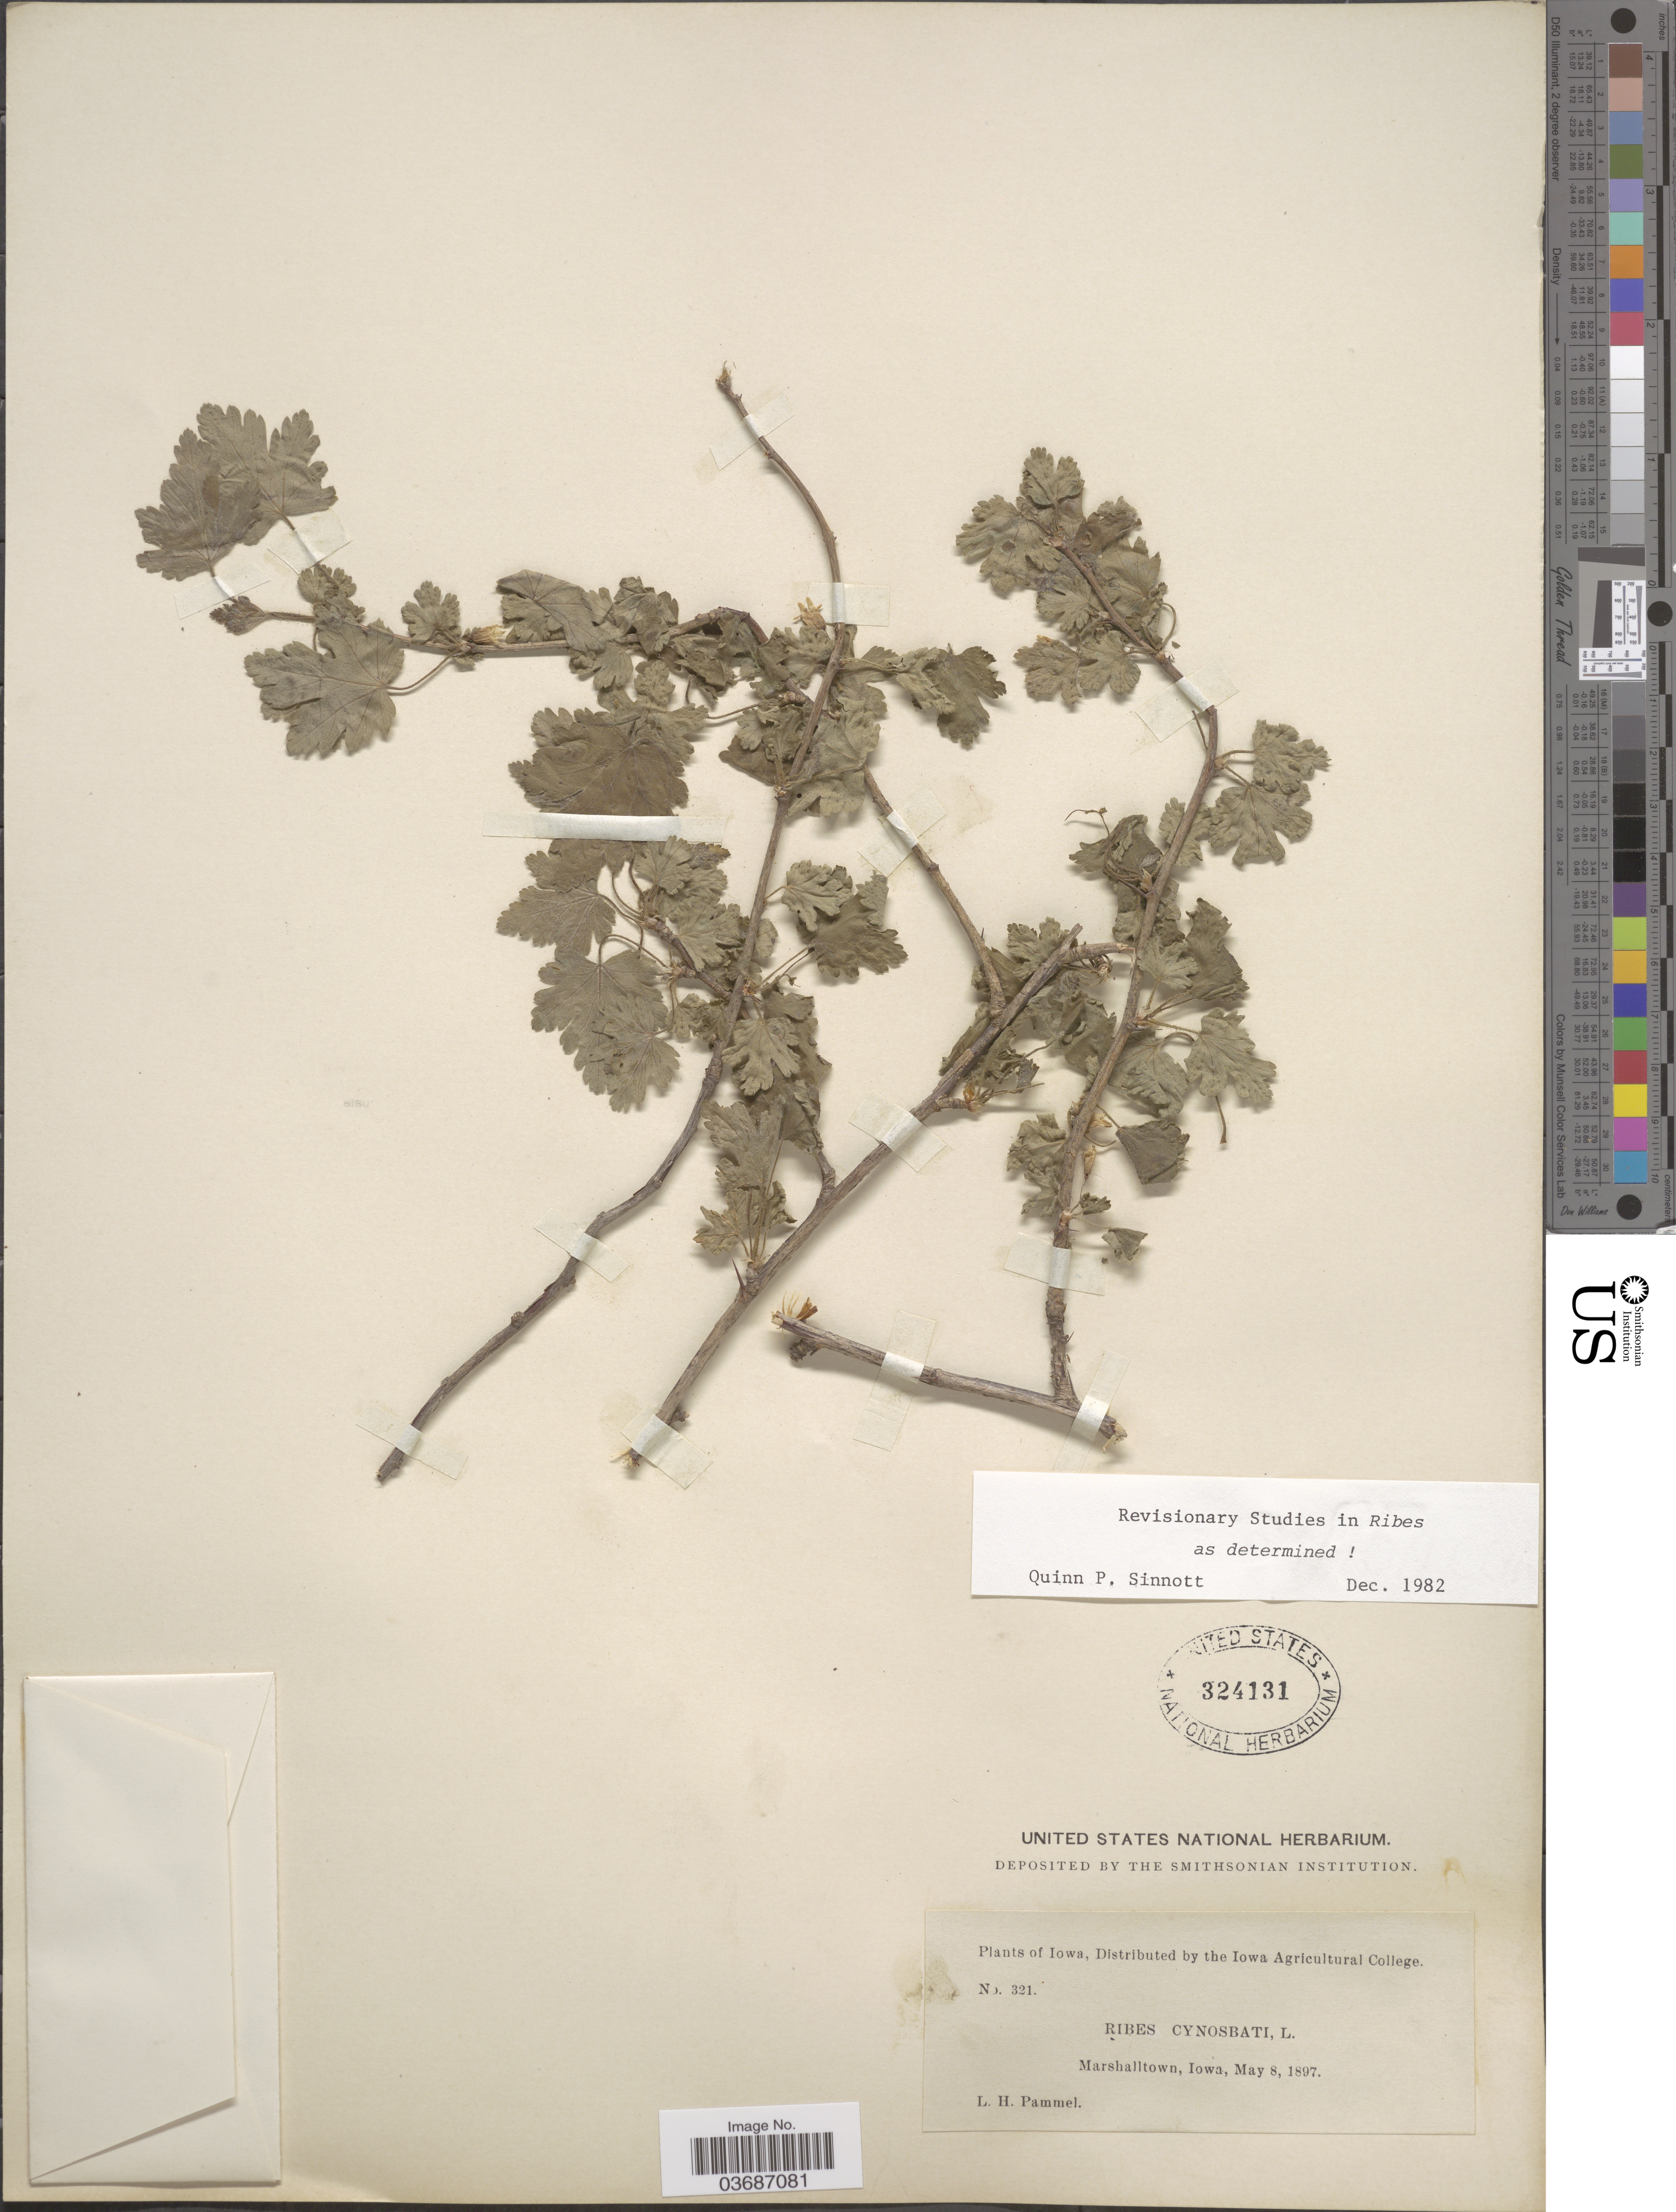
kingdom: Plantae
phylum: Tracheophyta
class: Magnoliopsida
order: Saxifragales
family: Grossulariaceae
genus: Ribes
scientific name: Ribes cynosbati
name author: L.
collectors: L. Pammel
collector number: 321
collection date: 1897-05-08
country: United States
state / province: Iowa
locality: Marshalltown.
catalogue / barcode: US 324131